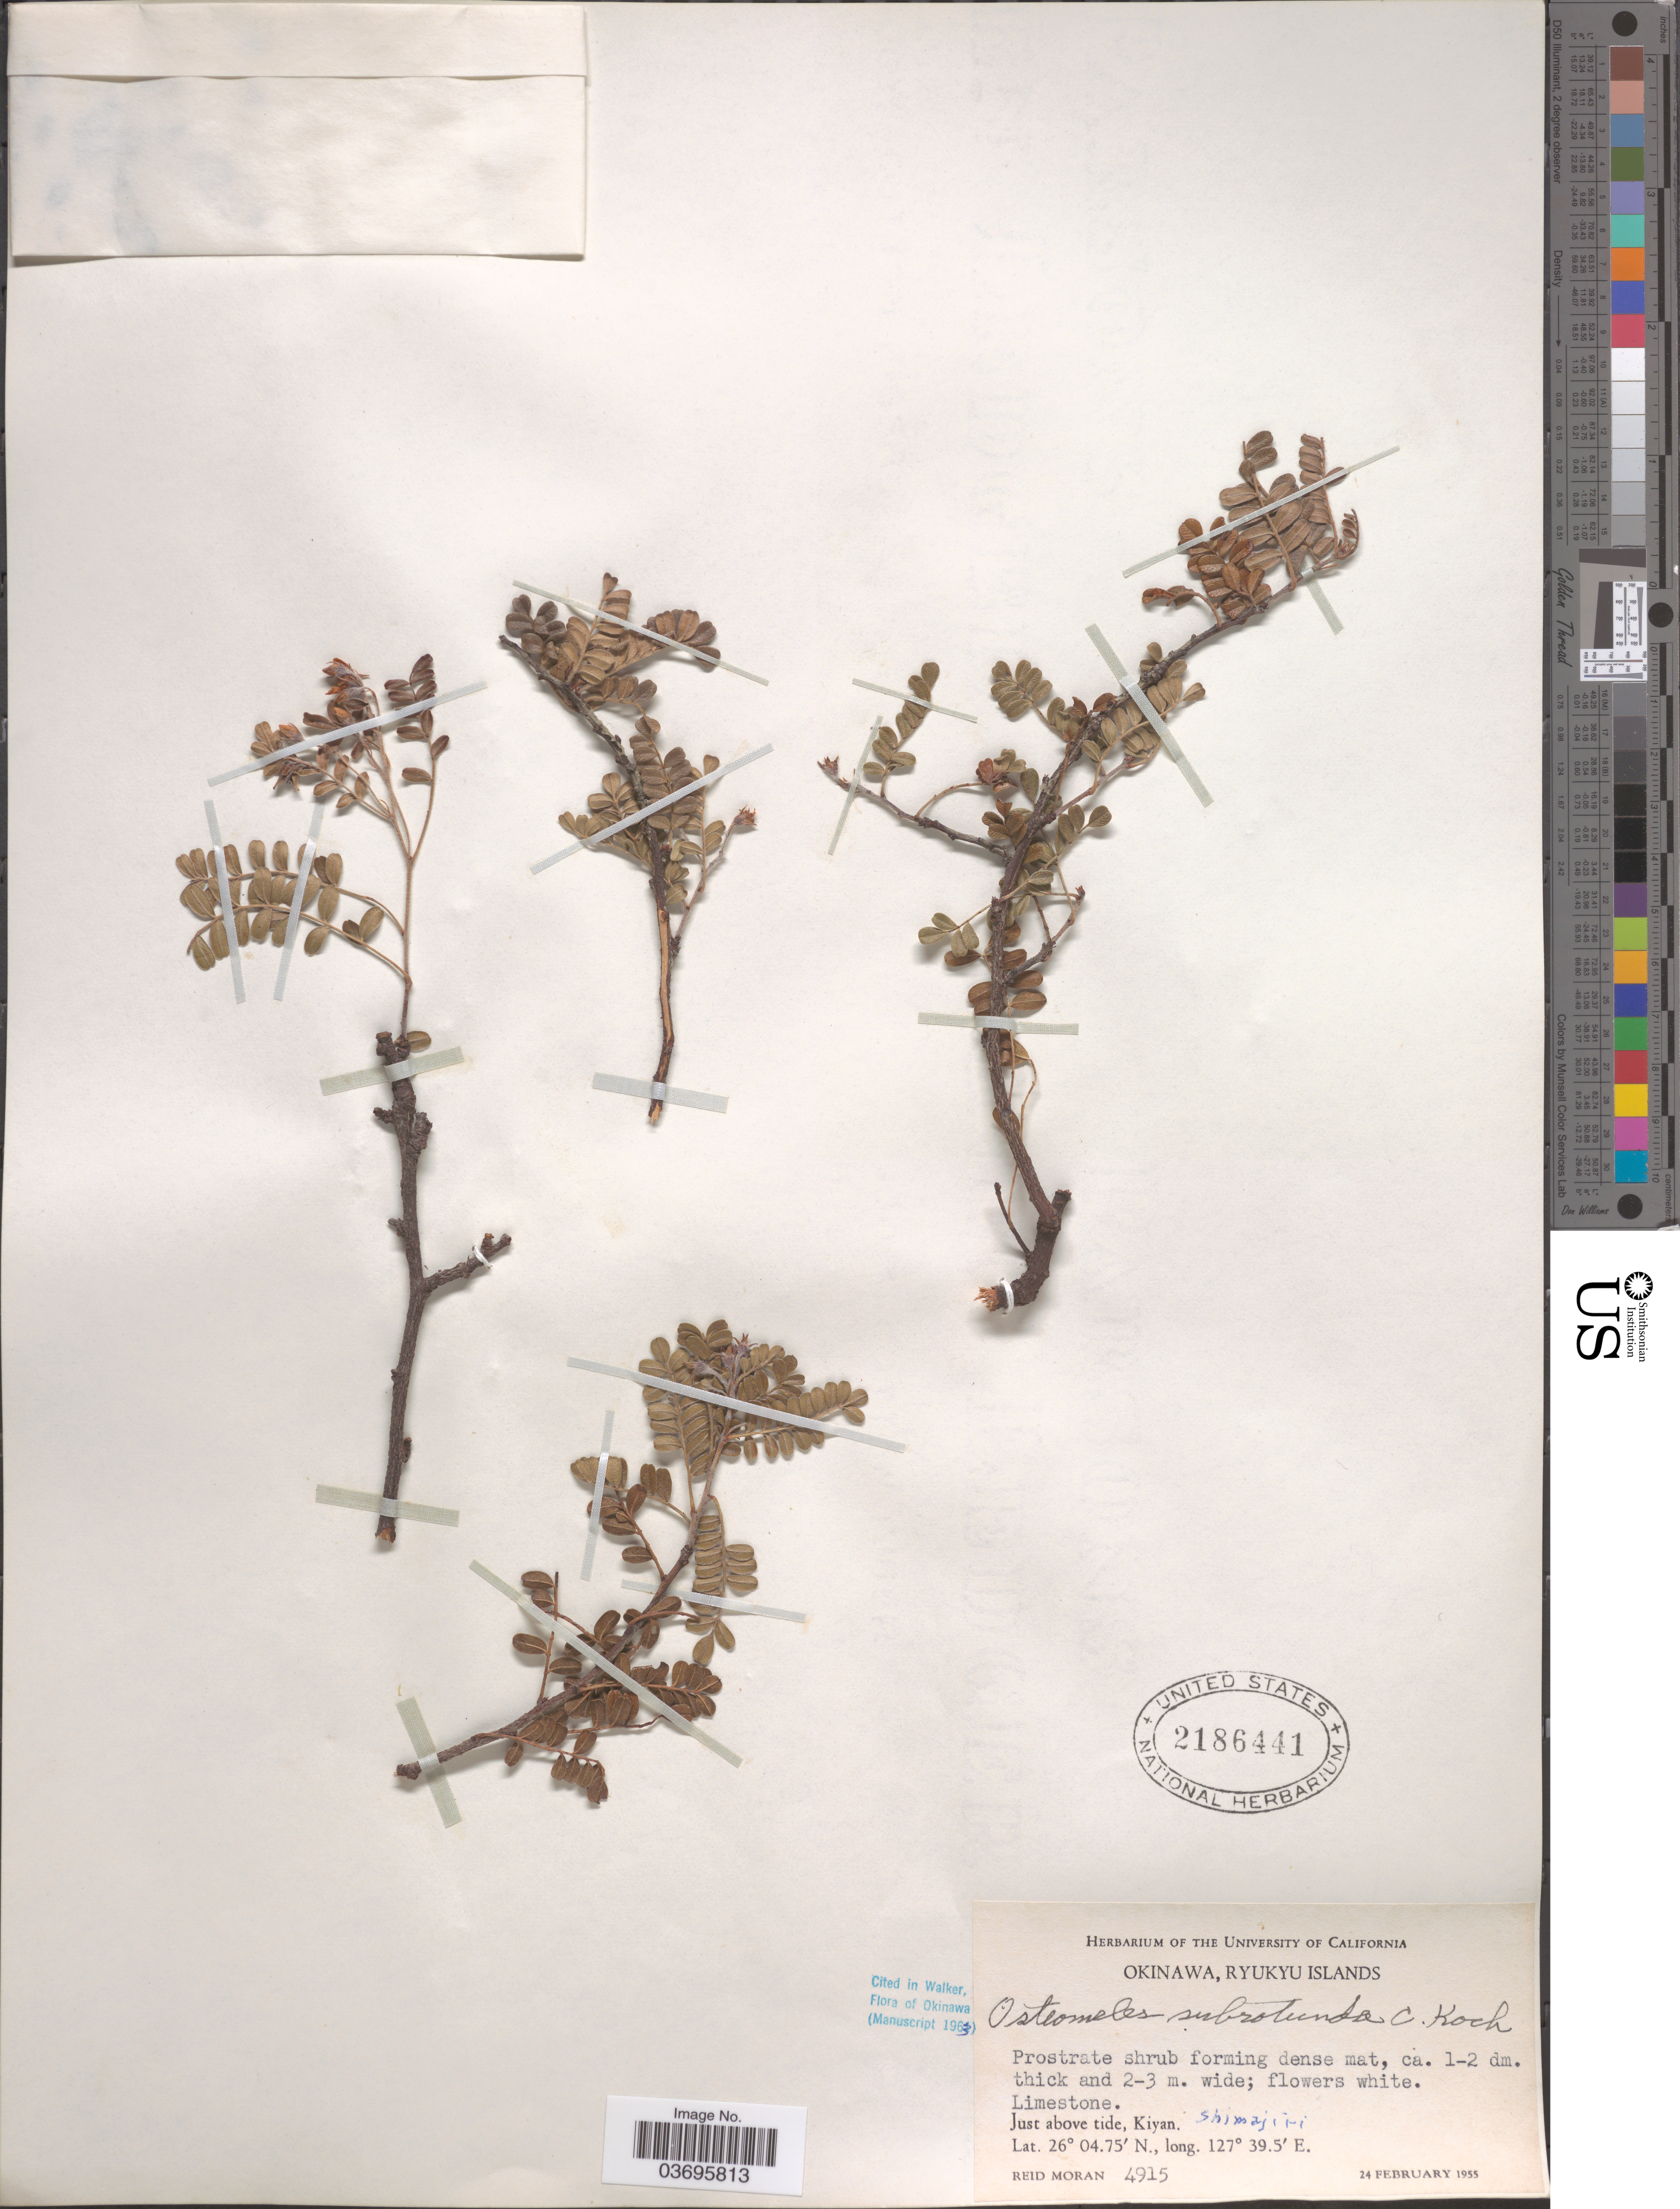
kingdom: Plantae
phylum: Tracheophyta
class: Magnoliopsida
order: Rosales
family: Rosaceae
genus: Osteomeles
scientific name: Osteomeles subrotunda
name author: K. Koch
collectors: R. V. Moran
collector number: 4915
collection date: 1955-02-24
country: Japan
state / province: Okinawa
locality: Ryukyu Islands. Just above tide, Kiyan. Shimajiri.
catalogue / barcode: US 2186441